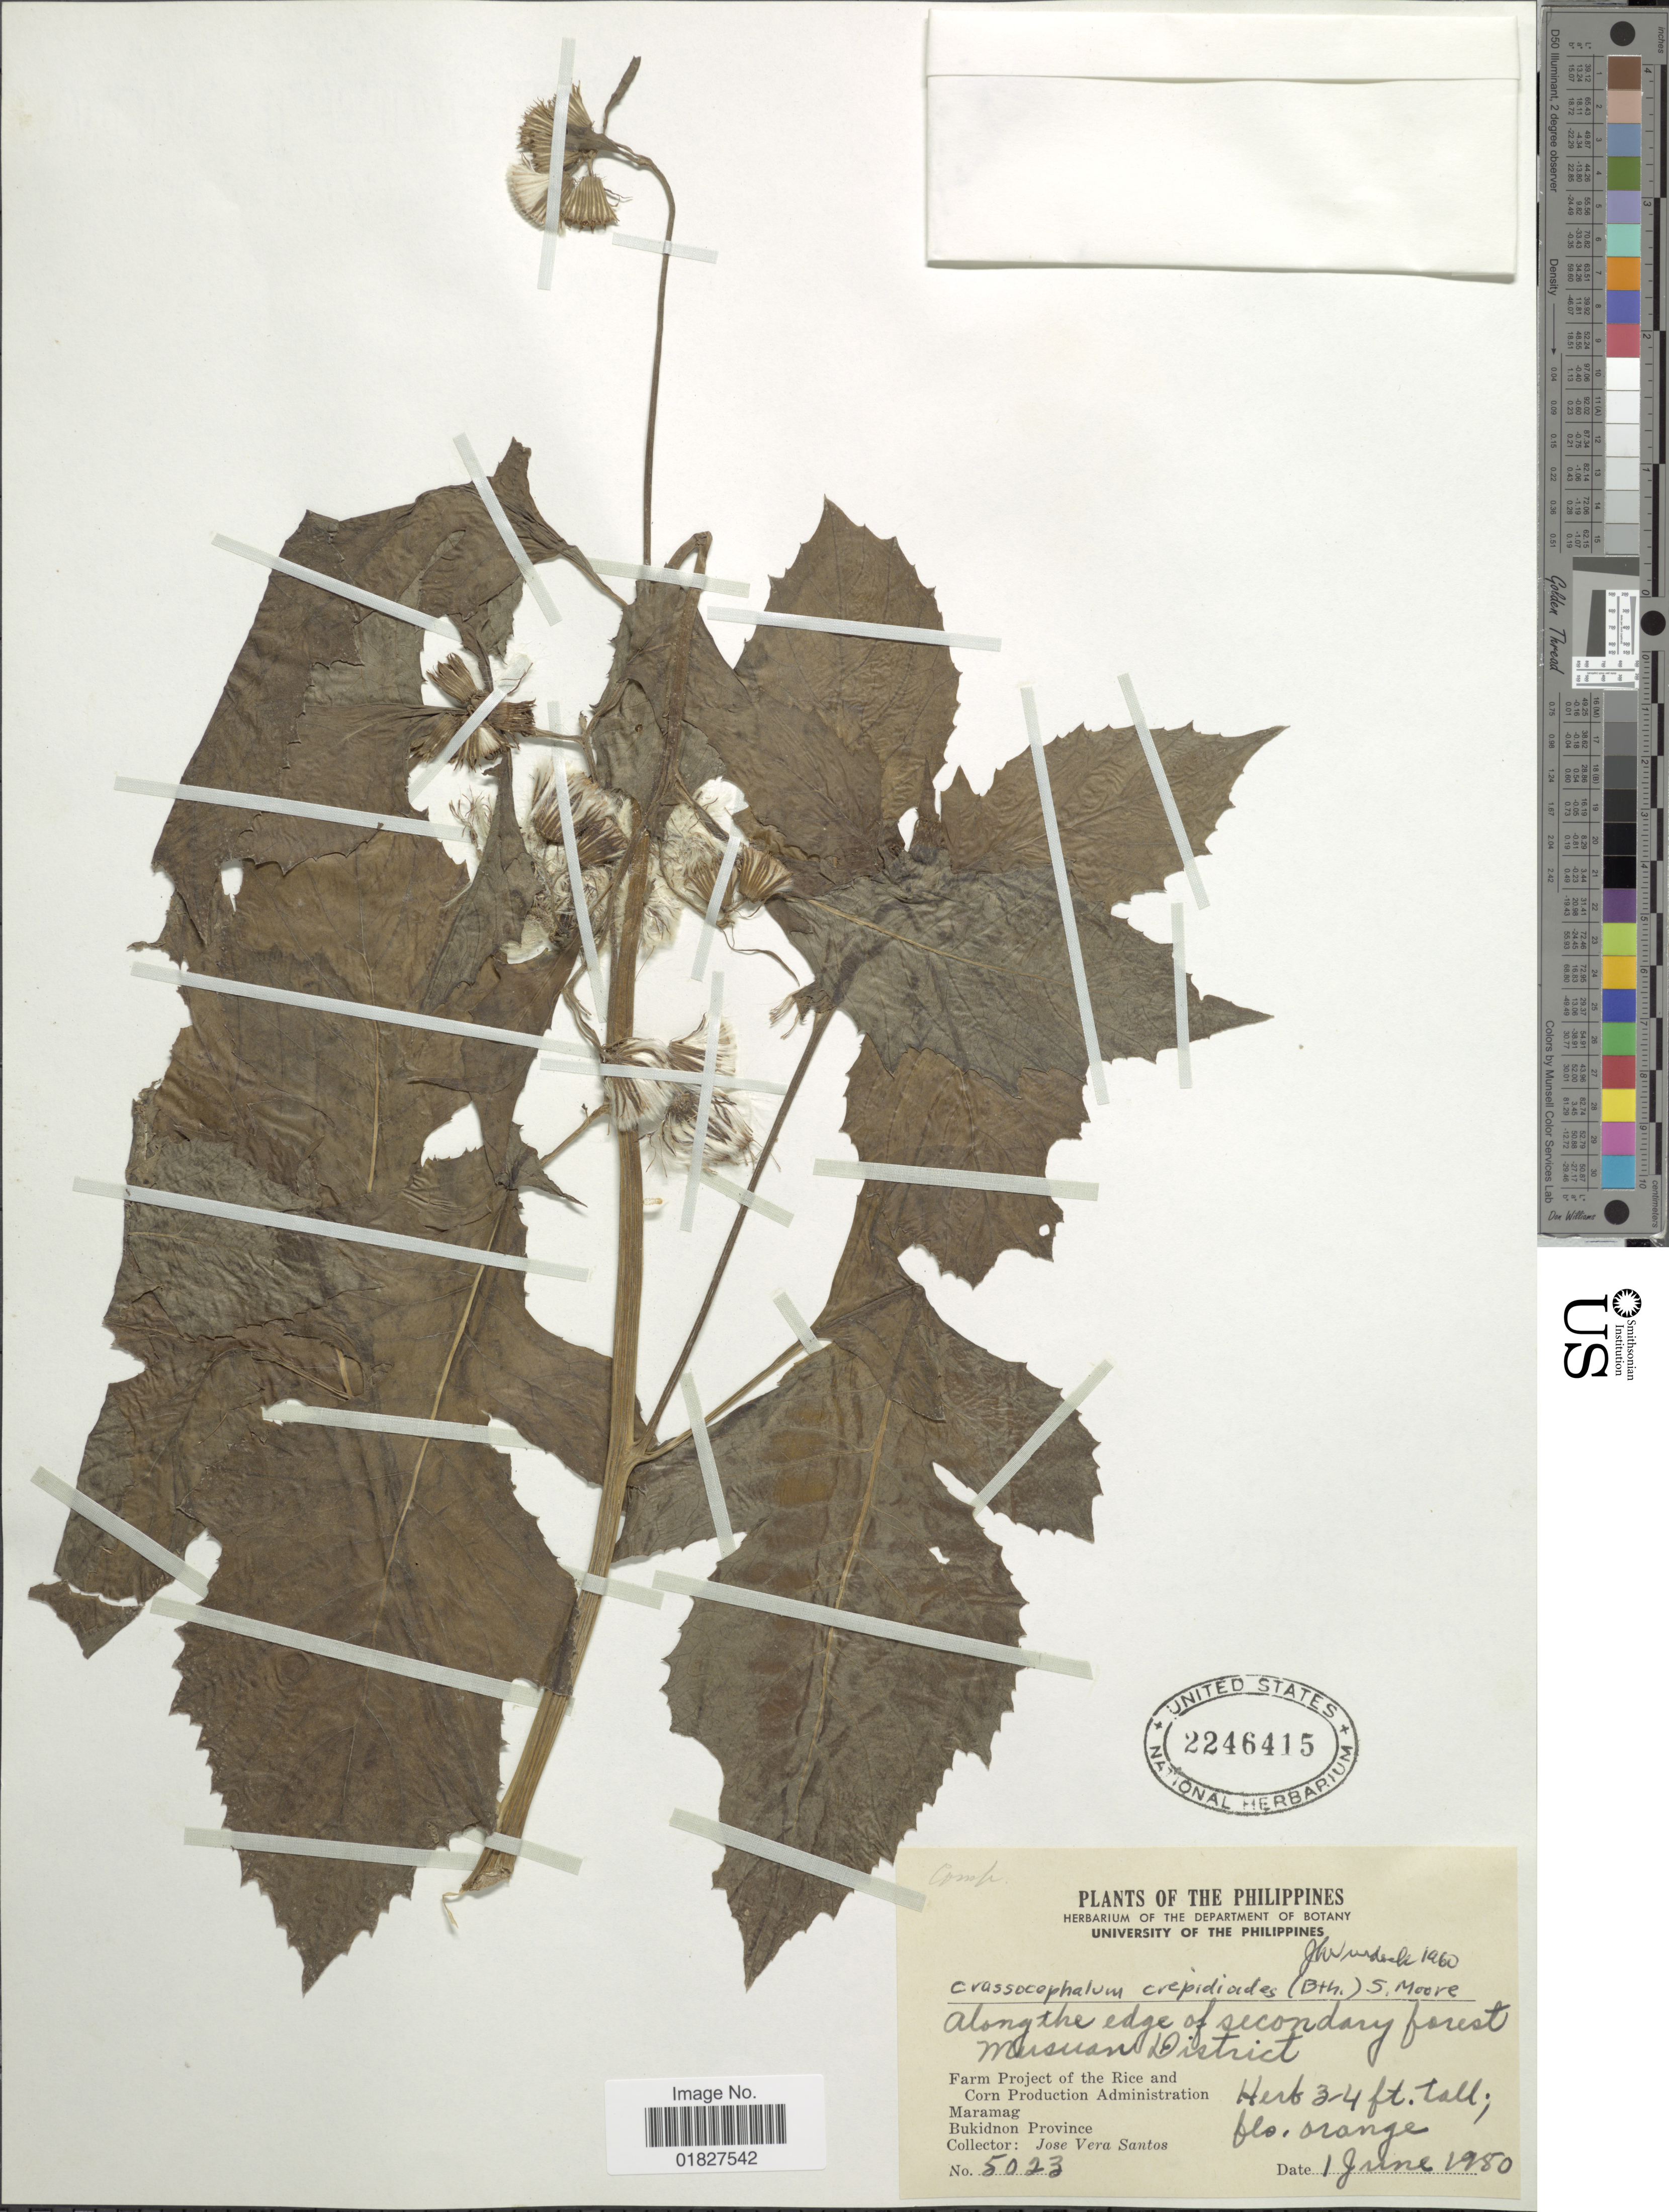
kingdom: Plantae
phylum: Tracheophyta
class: Magnoliopsida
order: Asterales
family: Asteraceae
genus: Crassocephalum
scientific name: Crassocephalum crepidioides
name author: (Benth.) S. Moore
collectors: J. Santos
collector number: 5023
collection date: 1980-06-01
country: Philippines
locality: Musuan District, Farm Project of the Rice and Corn Production Administration, Maramag, Bukidnon Province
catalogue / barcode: US 2246415